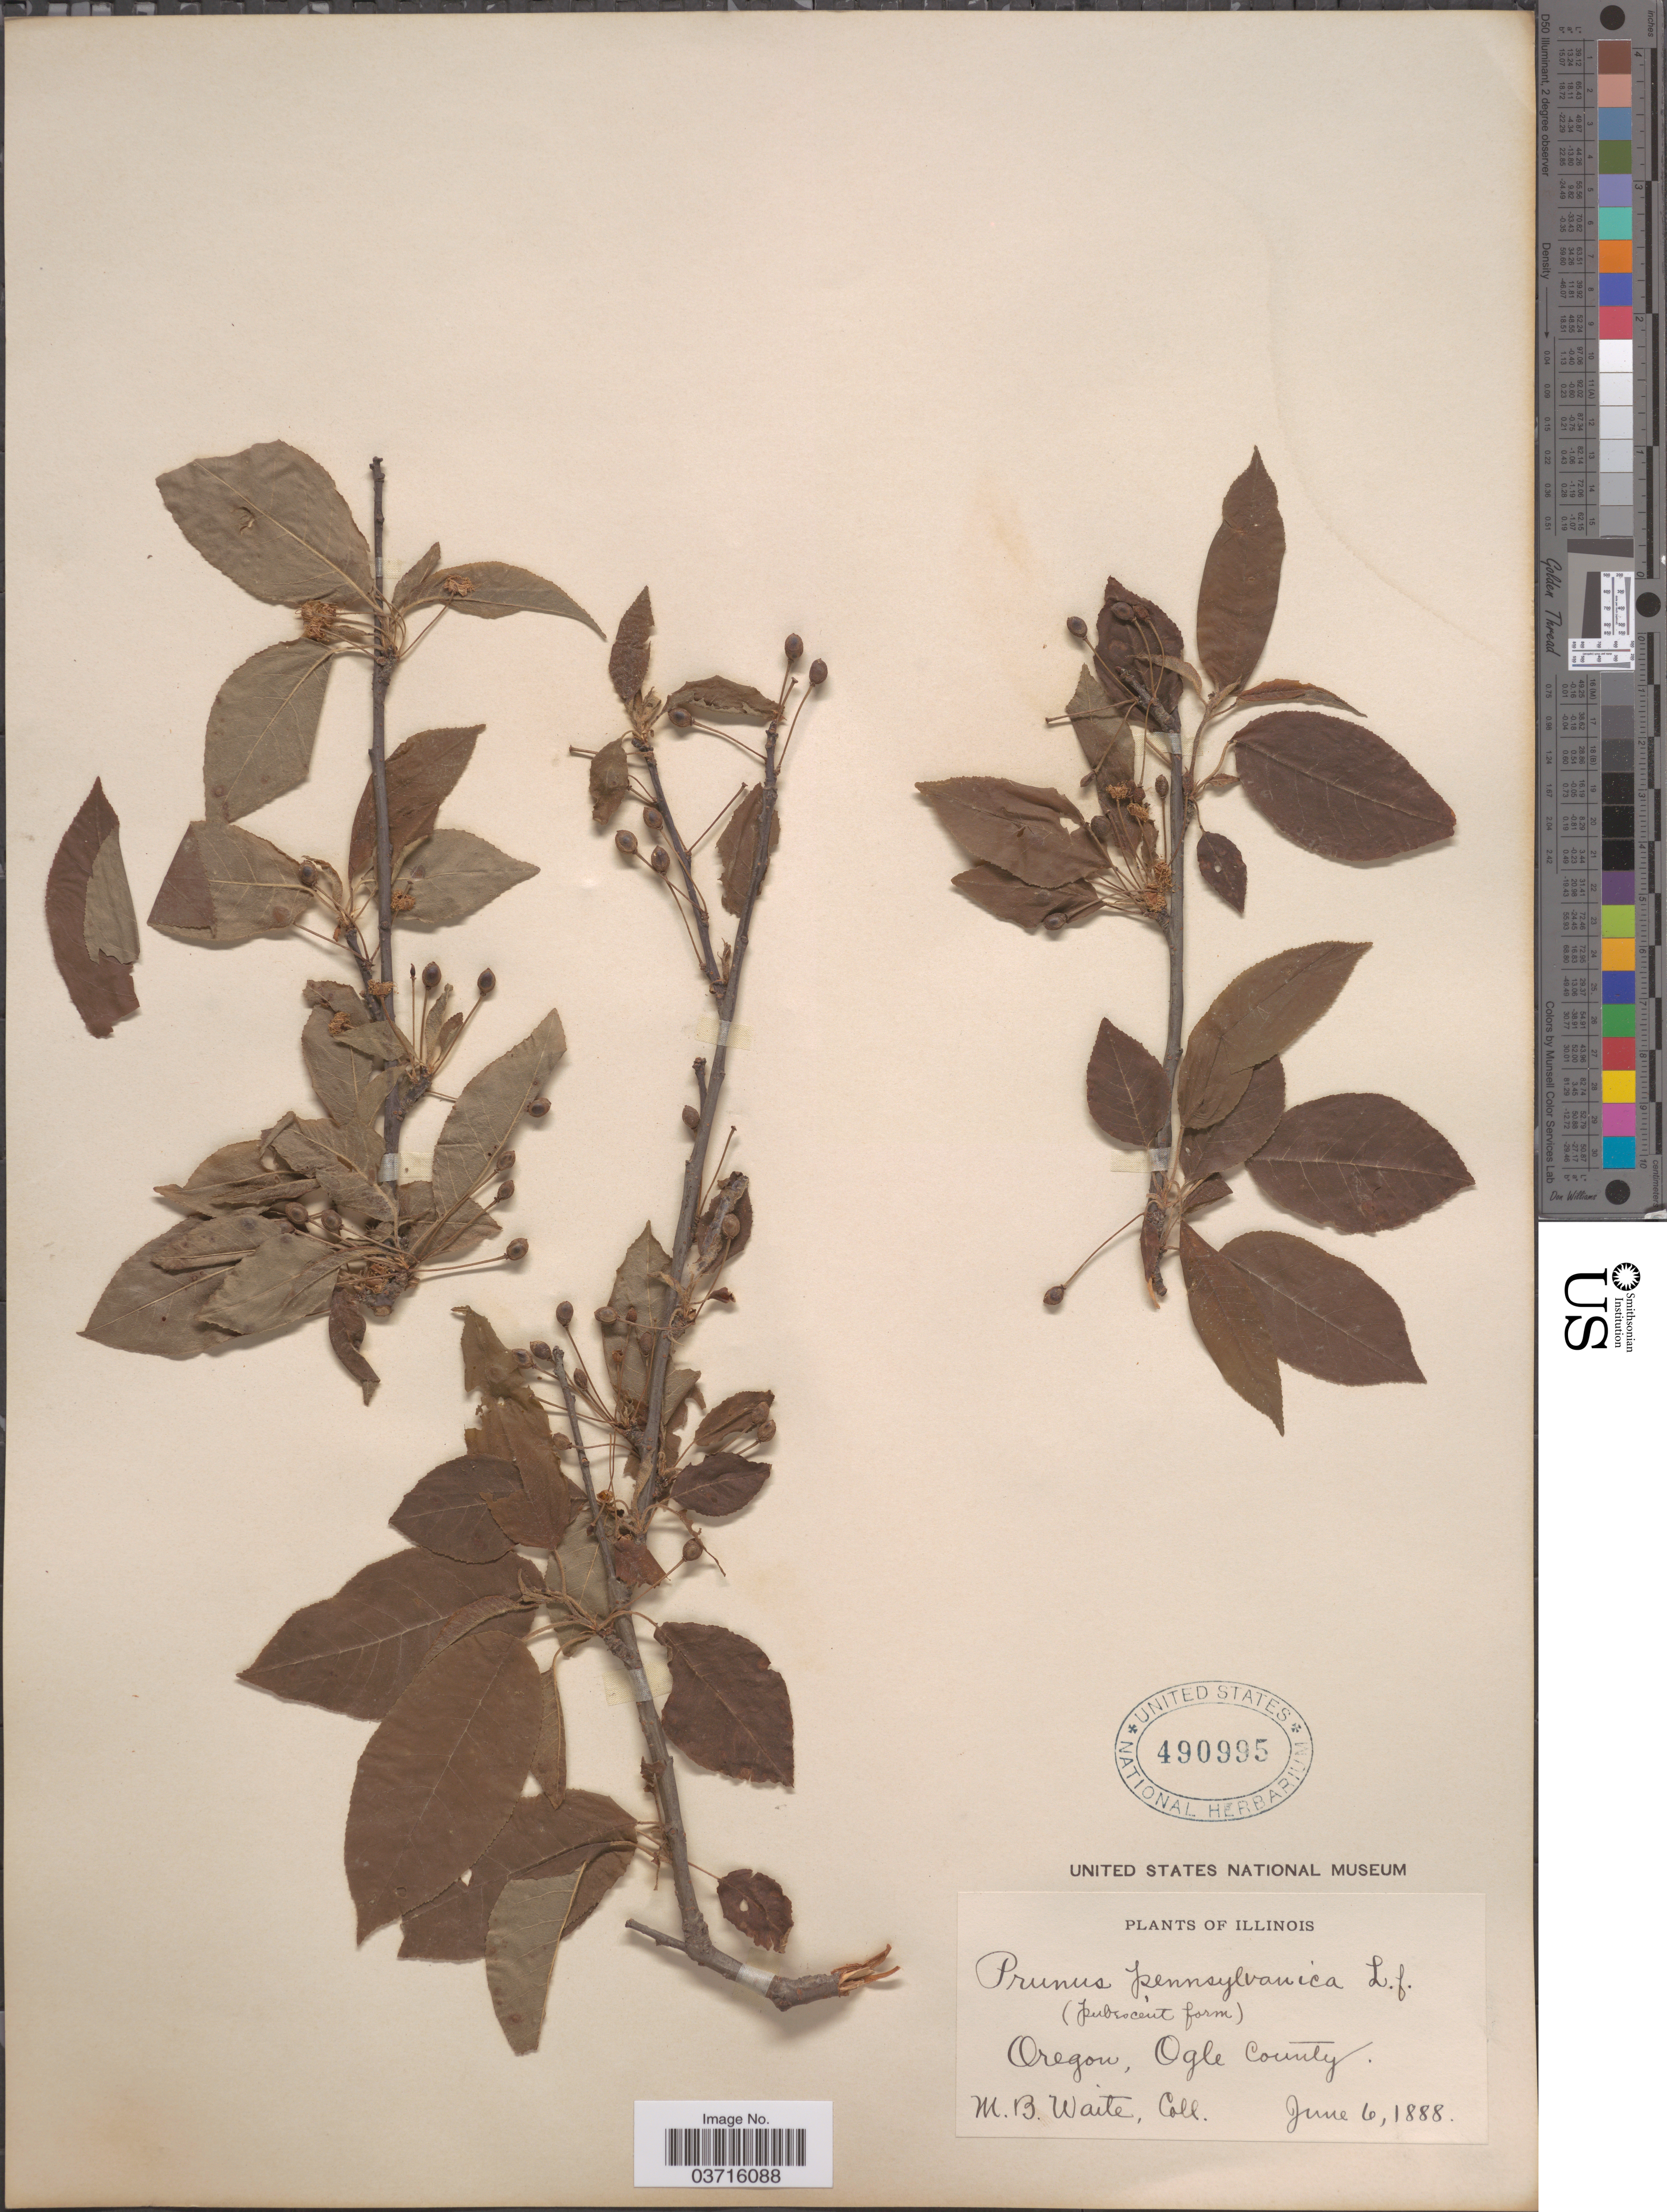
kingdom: Plantae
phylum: Tracheophyta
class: Magnoliopsida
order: Rosales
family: Rosaceae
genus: Prunus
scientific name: Prunus pensylvanica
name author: L. f.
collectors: M. B. Waite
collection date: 1888-06-06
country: United States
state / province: Illinois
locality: Oregon, Ogle County.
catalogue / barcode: US 490995